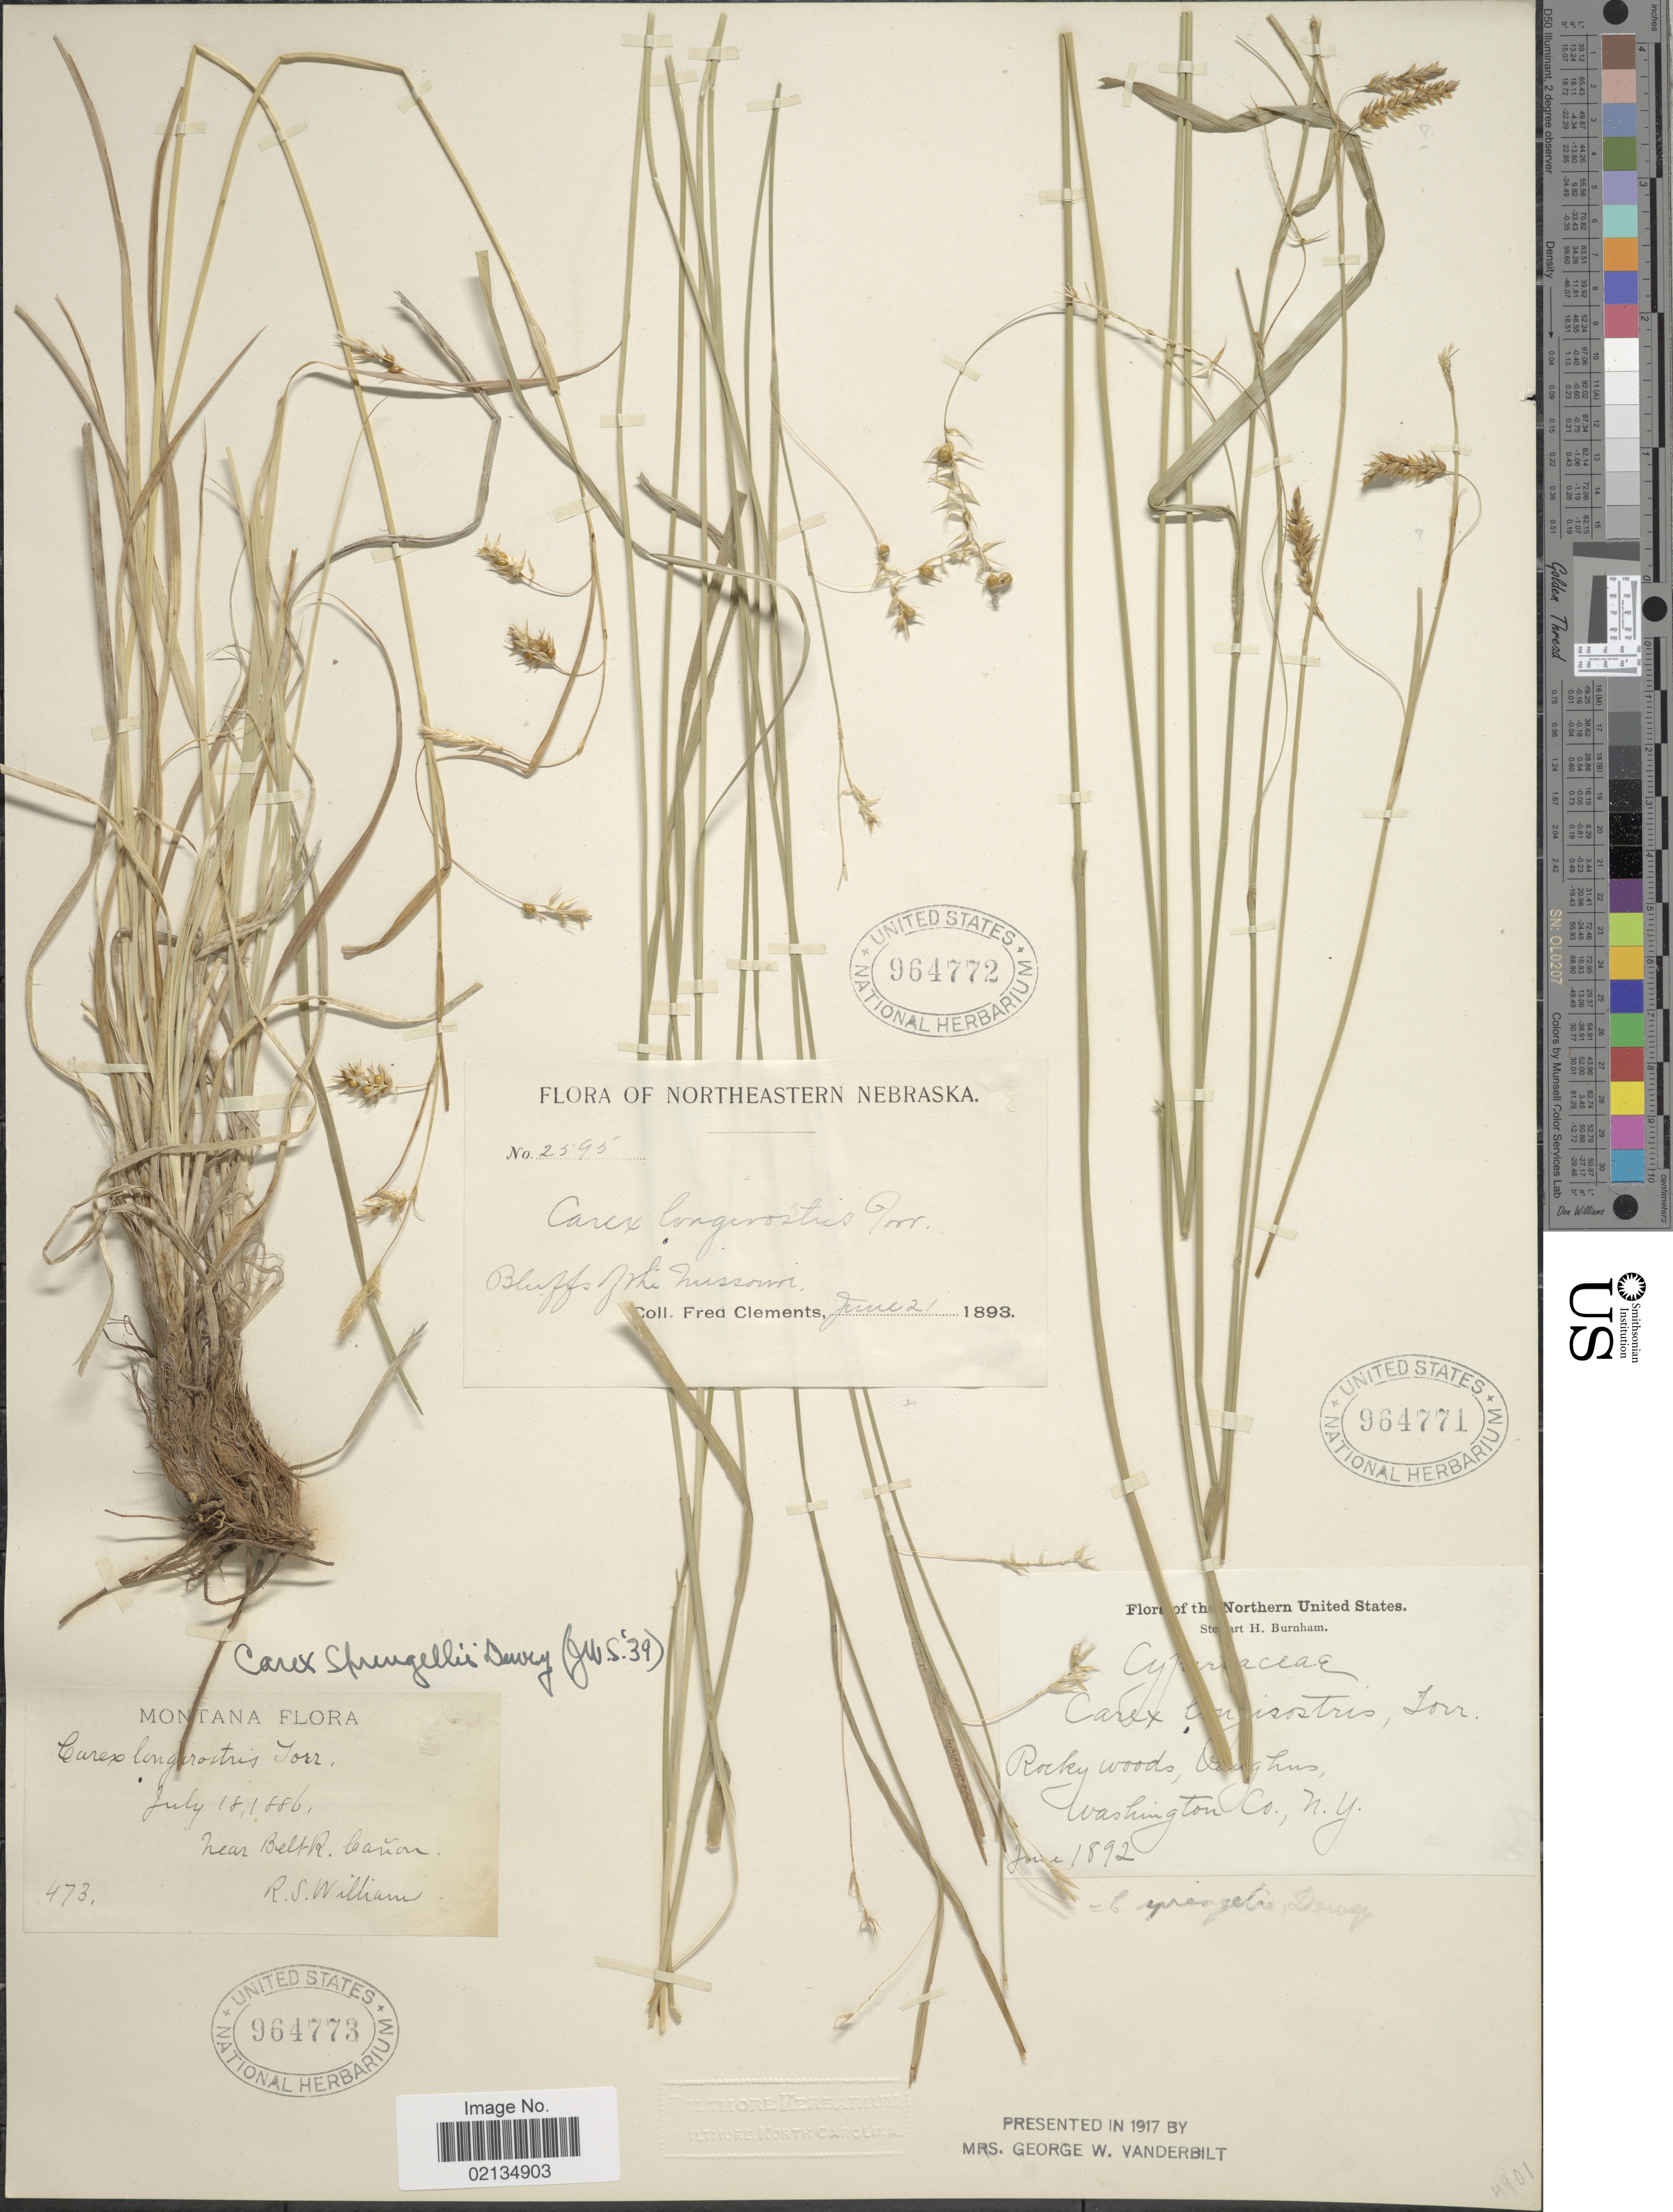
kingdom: Plantae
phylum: Tracheophyta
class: Liliopsida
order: Poales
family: Cyperaceae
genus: Carex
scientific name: Carex sprengelii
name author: Dewey ex Spreng.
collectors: S. Burnham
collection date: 1892-06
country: United States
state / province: New York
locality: Rocky woods, Voughns [interpreted], Washington Co. N.Y.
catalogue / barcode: US 964771-2